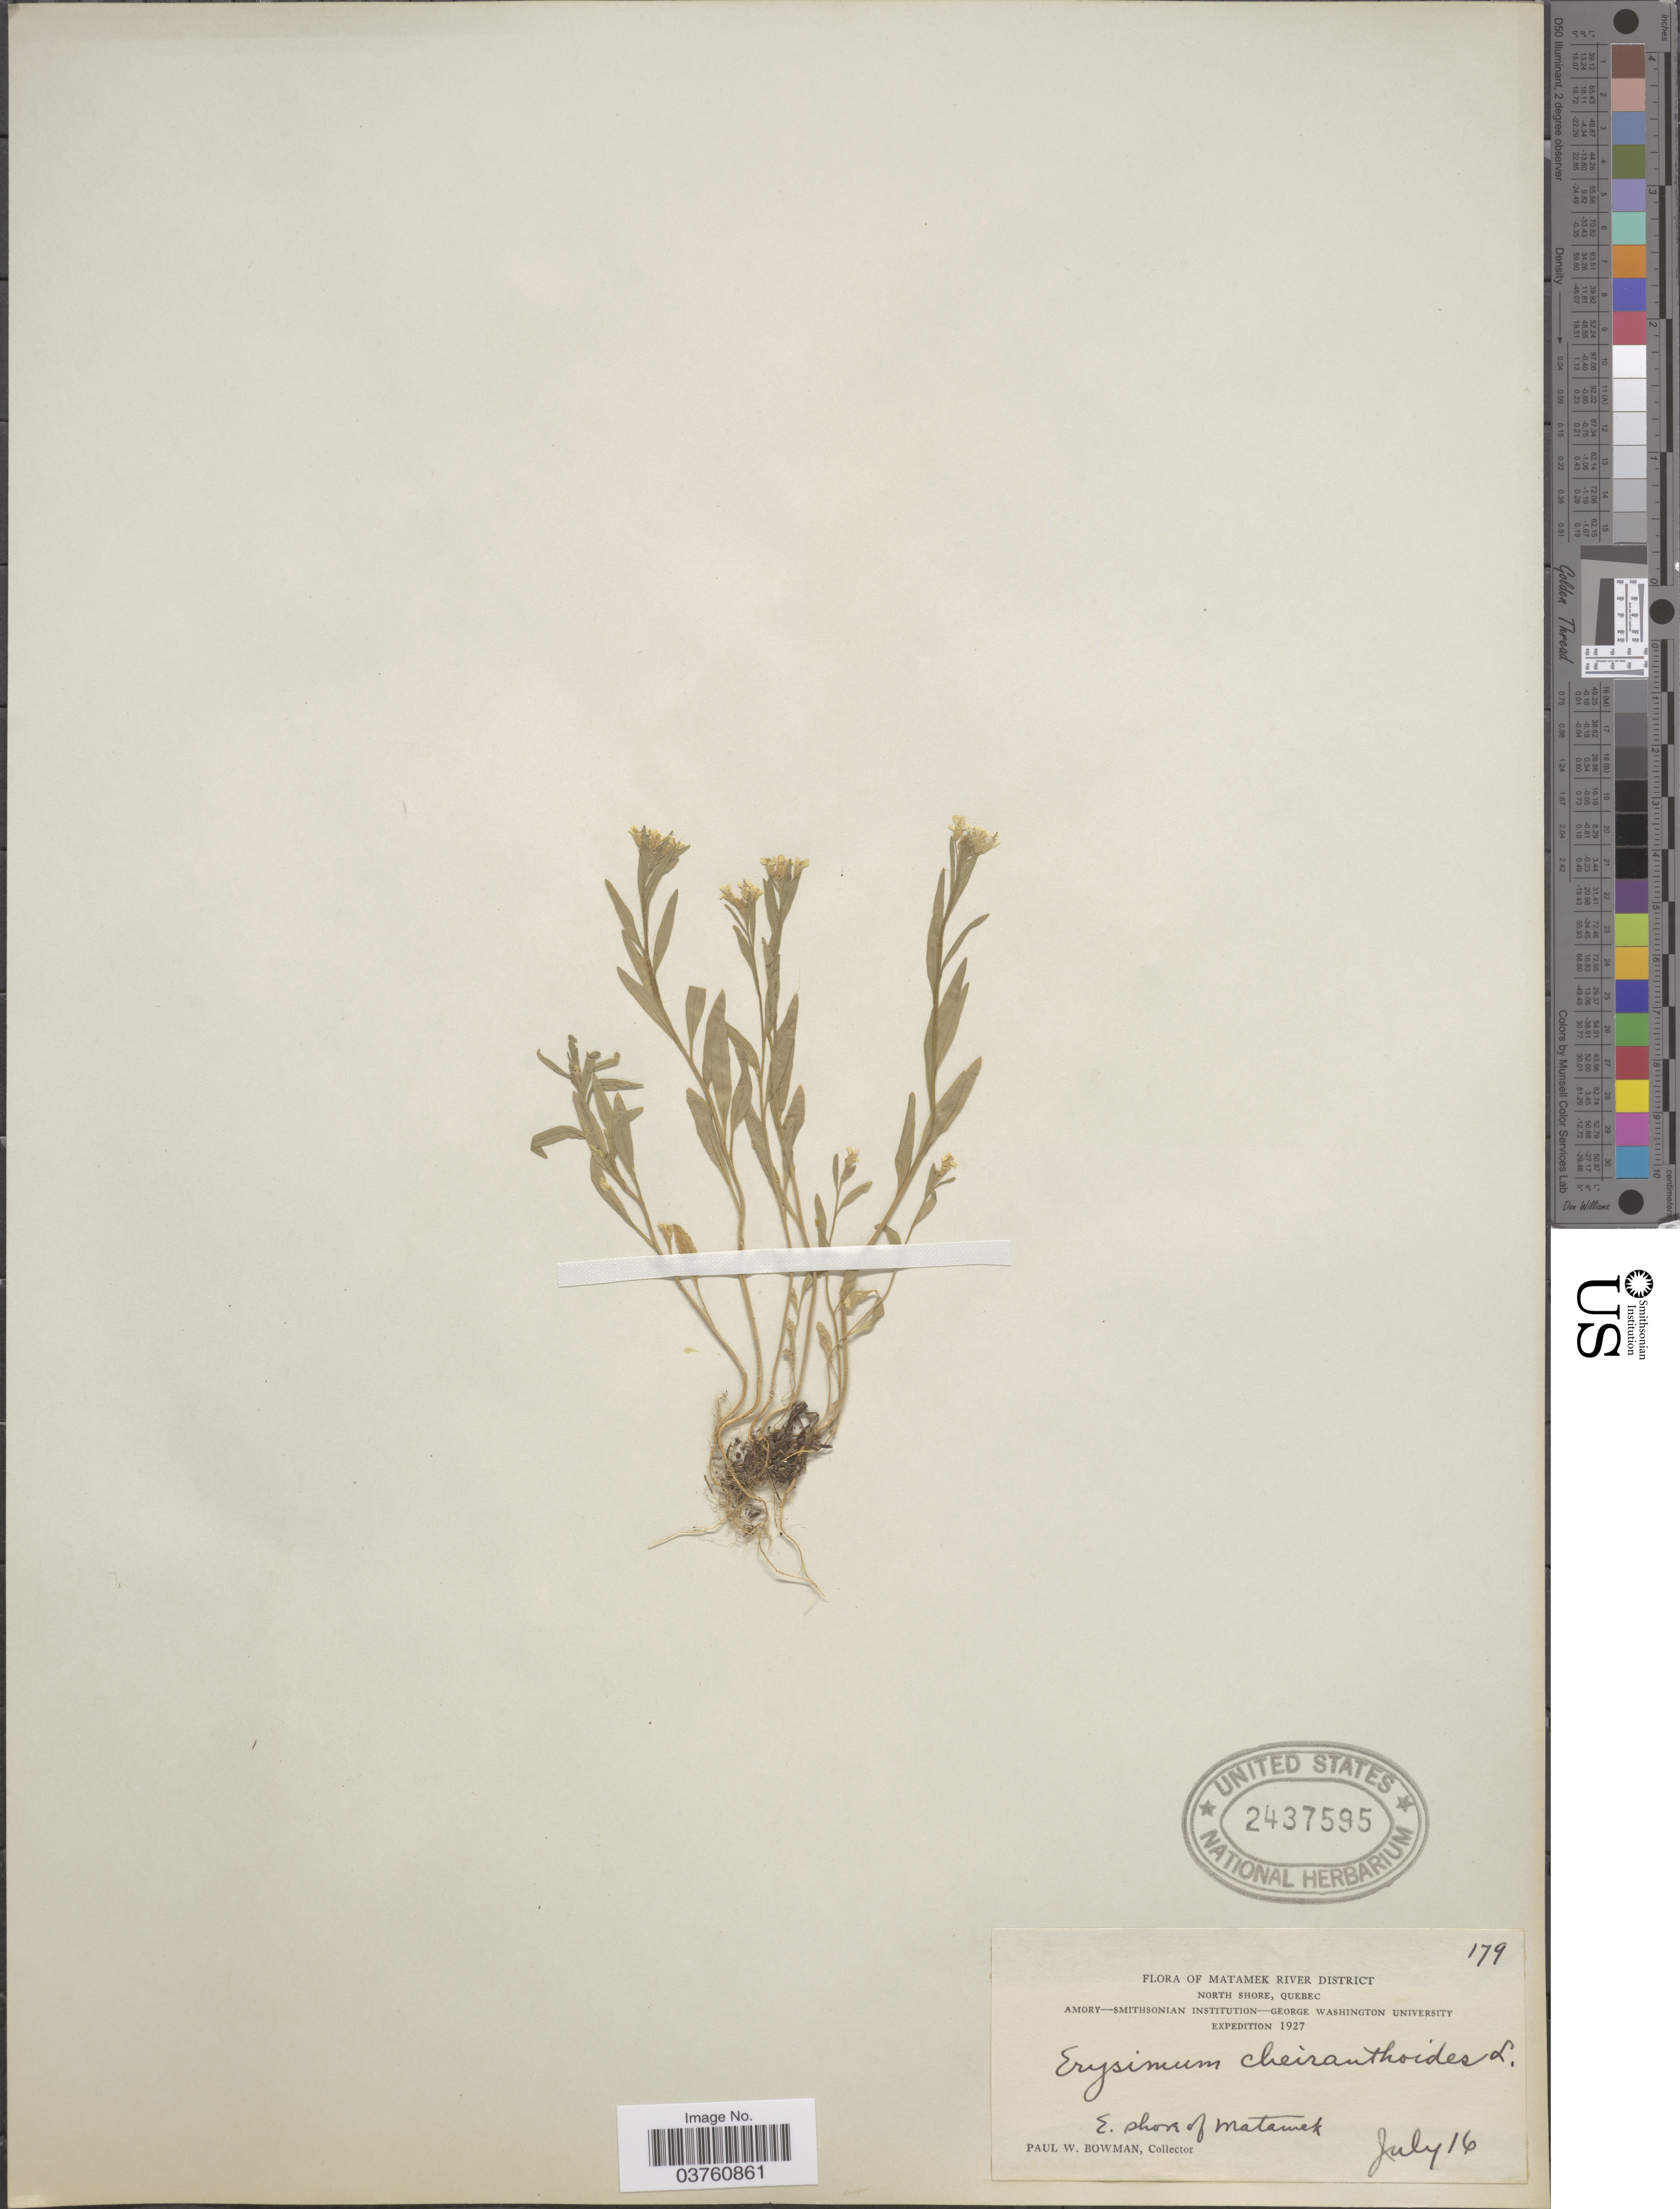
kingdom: Plantae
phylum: Tracheophyta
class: Magnoliopsida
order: Brassicales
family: Brassicaceae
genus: Erysimum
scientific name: Erysimum cheiranthoides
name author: L.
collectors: P. Bowman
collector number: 179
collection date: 1927-07-16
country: Canada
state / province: Quebec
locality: Matamek River District, North Shore. E. shore of Matamek.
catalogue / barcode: US 2437595